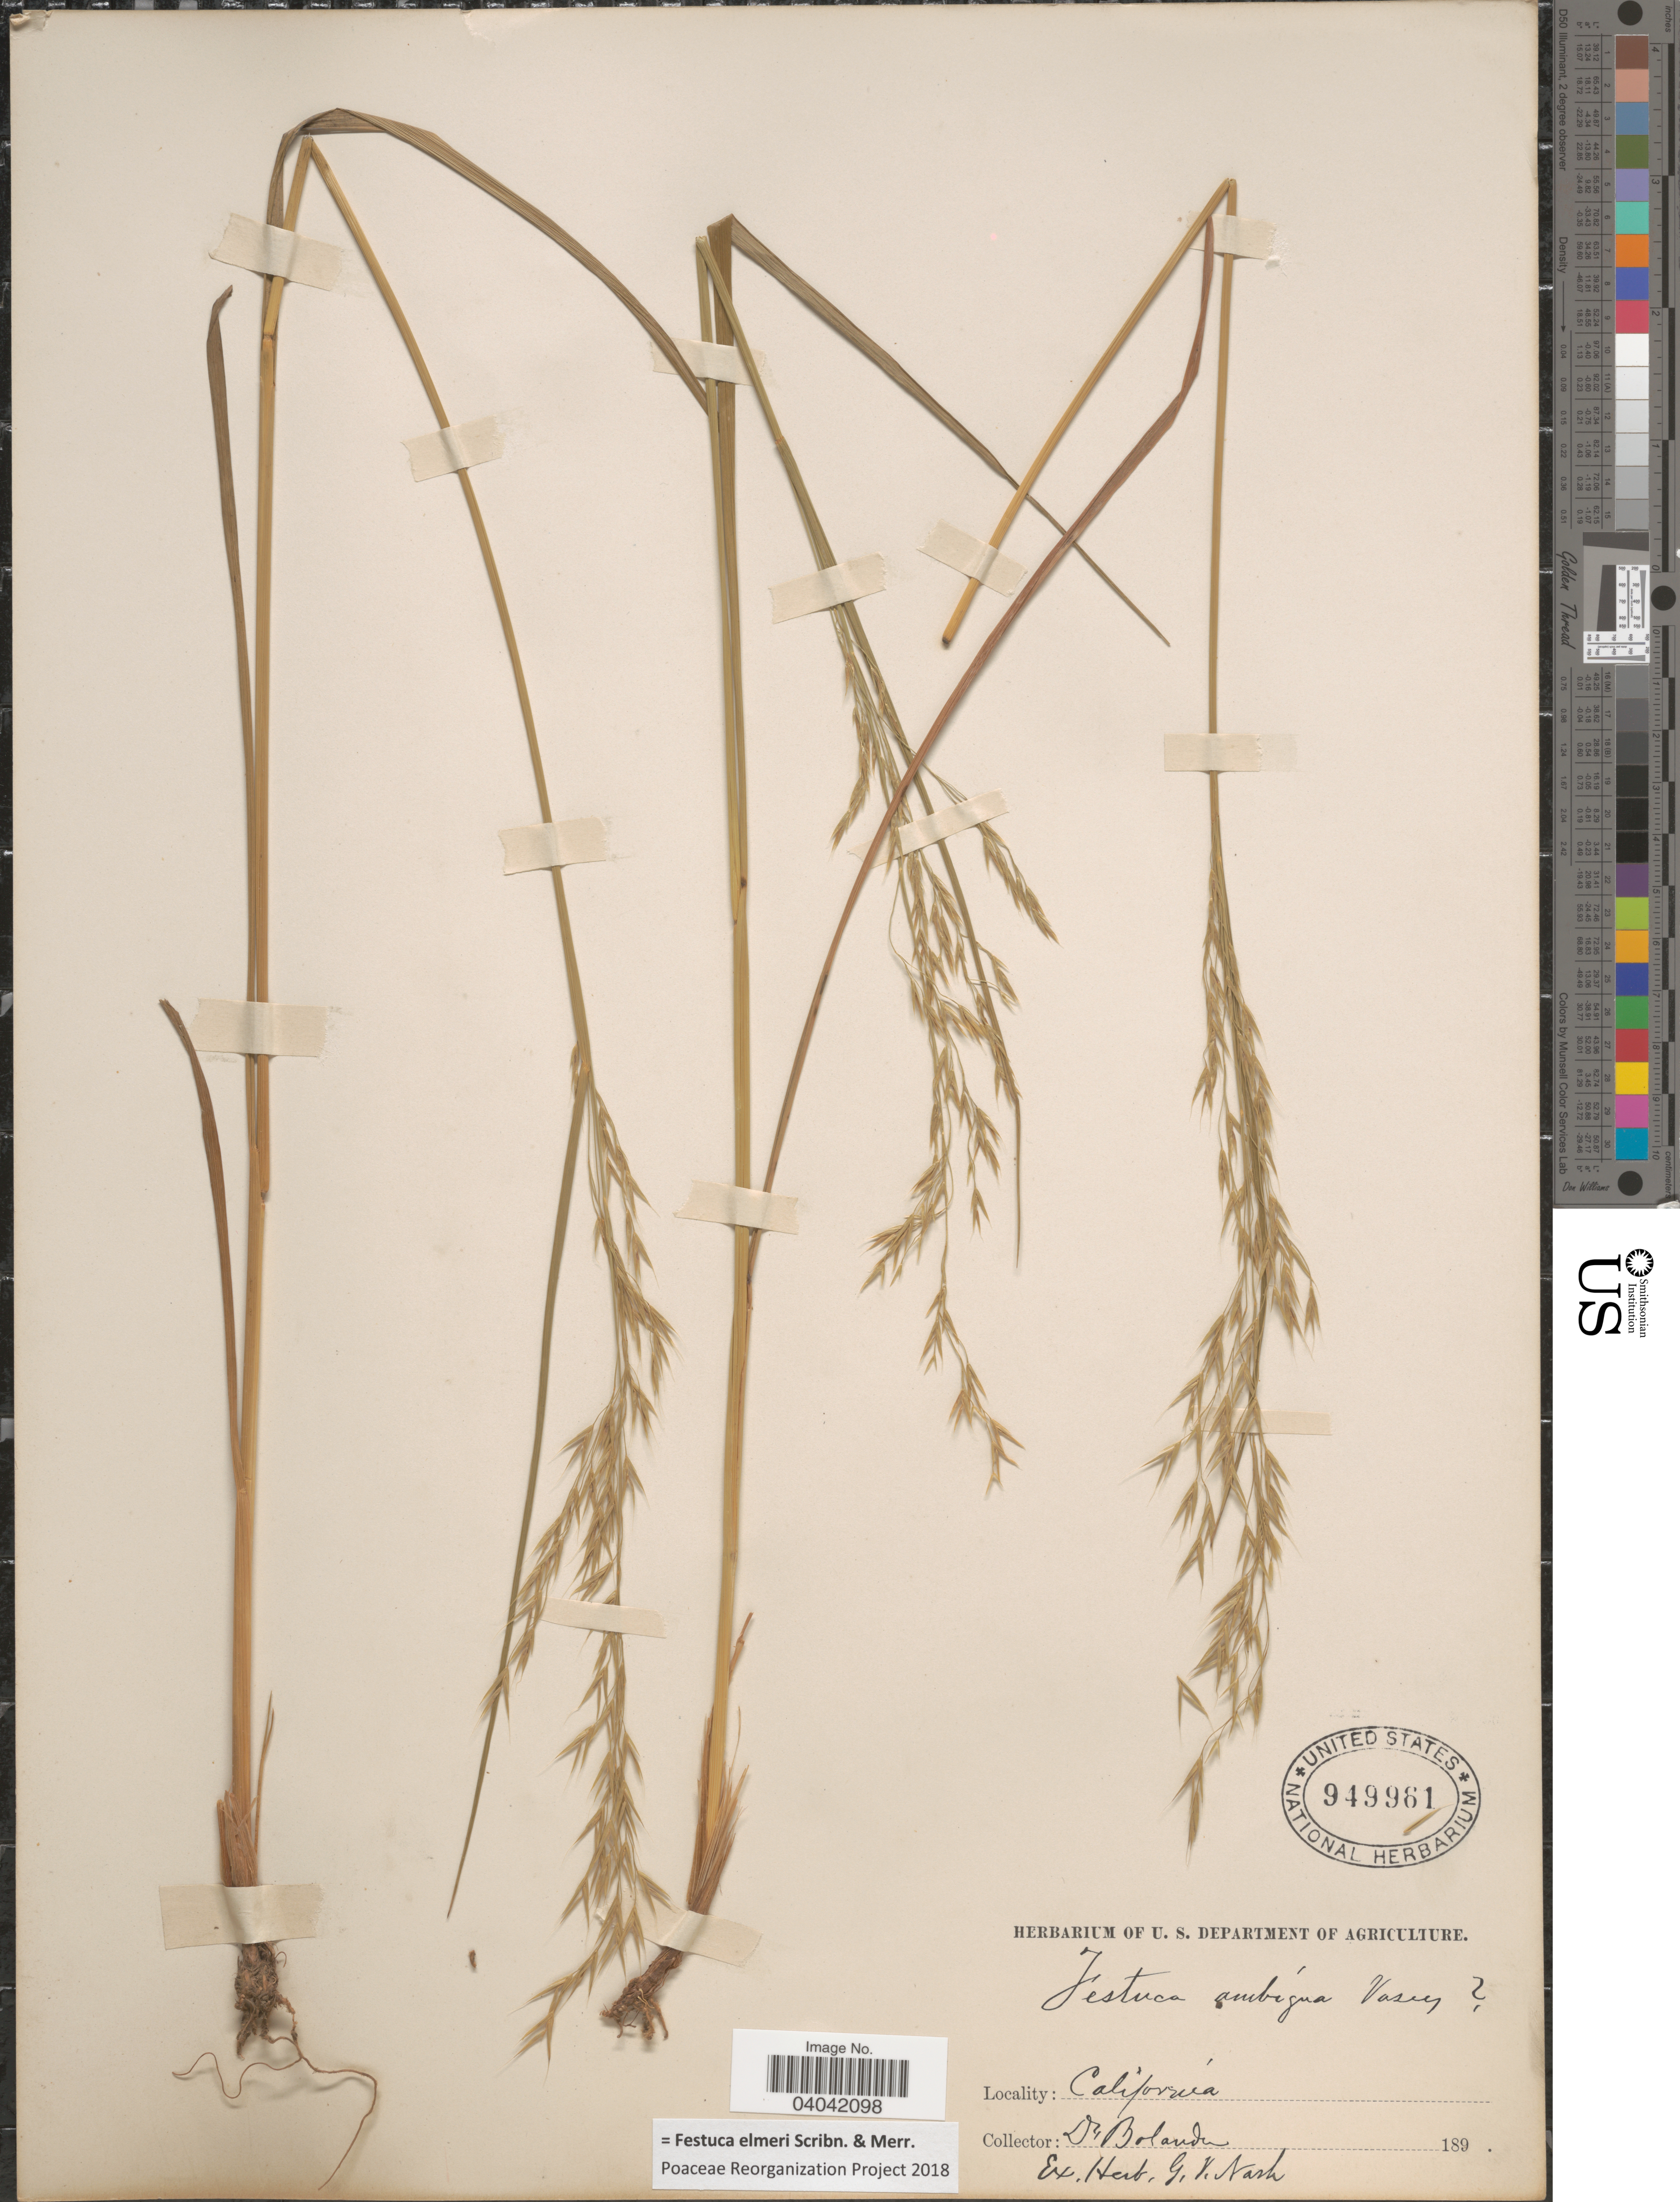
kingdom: Plantae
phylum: Tracheophyta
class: Liliopsida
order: Poales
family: Poaceae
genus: Festuca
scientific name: Festuca elmeri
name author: Scribn. & Merr.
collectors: -. Bolander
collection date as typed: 189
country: United States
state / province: California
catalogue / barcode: US 949961